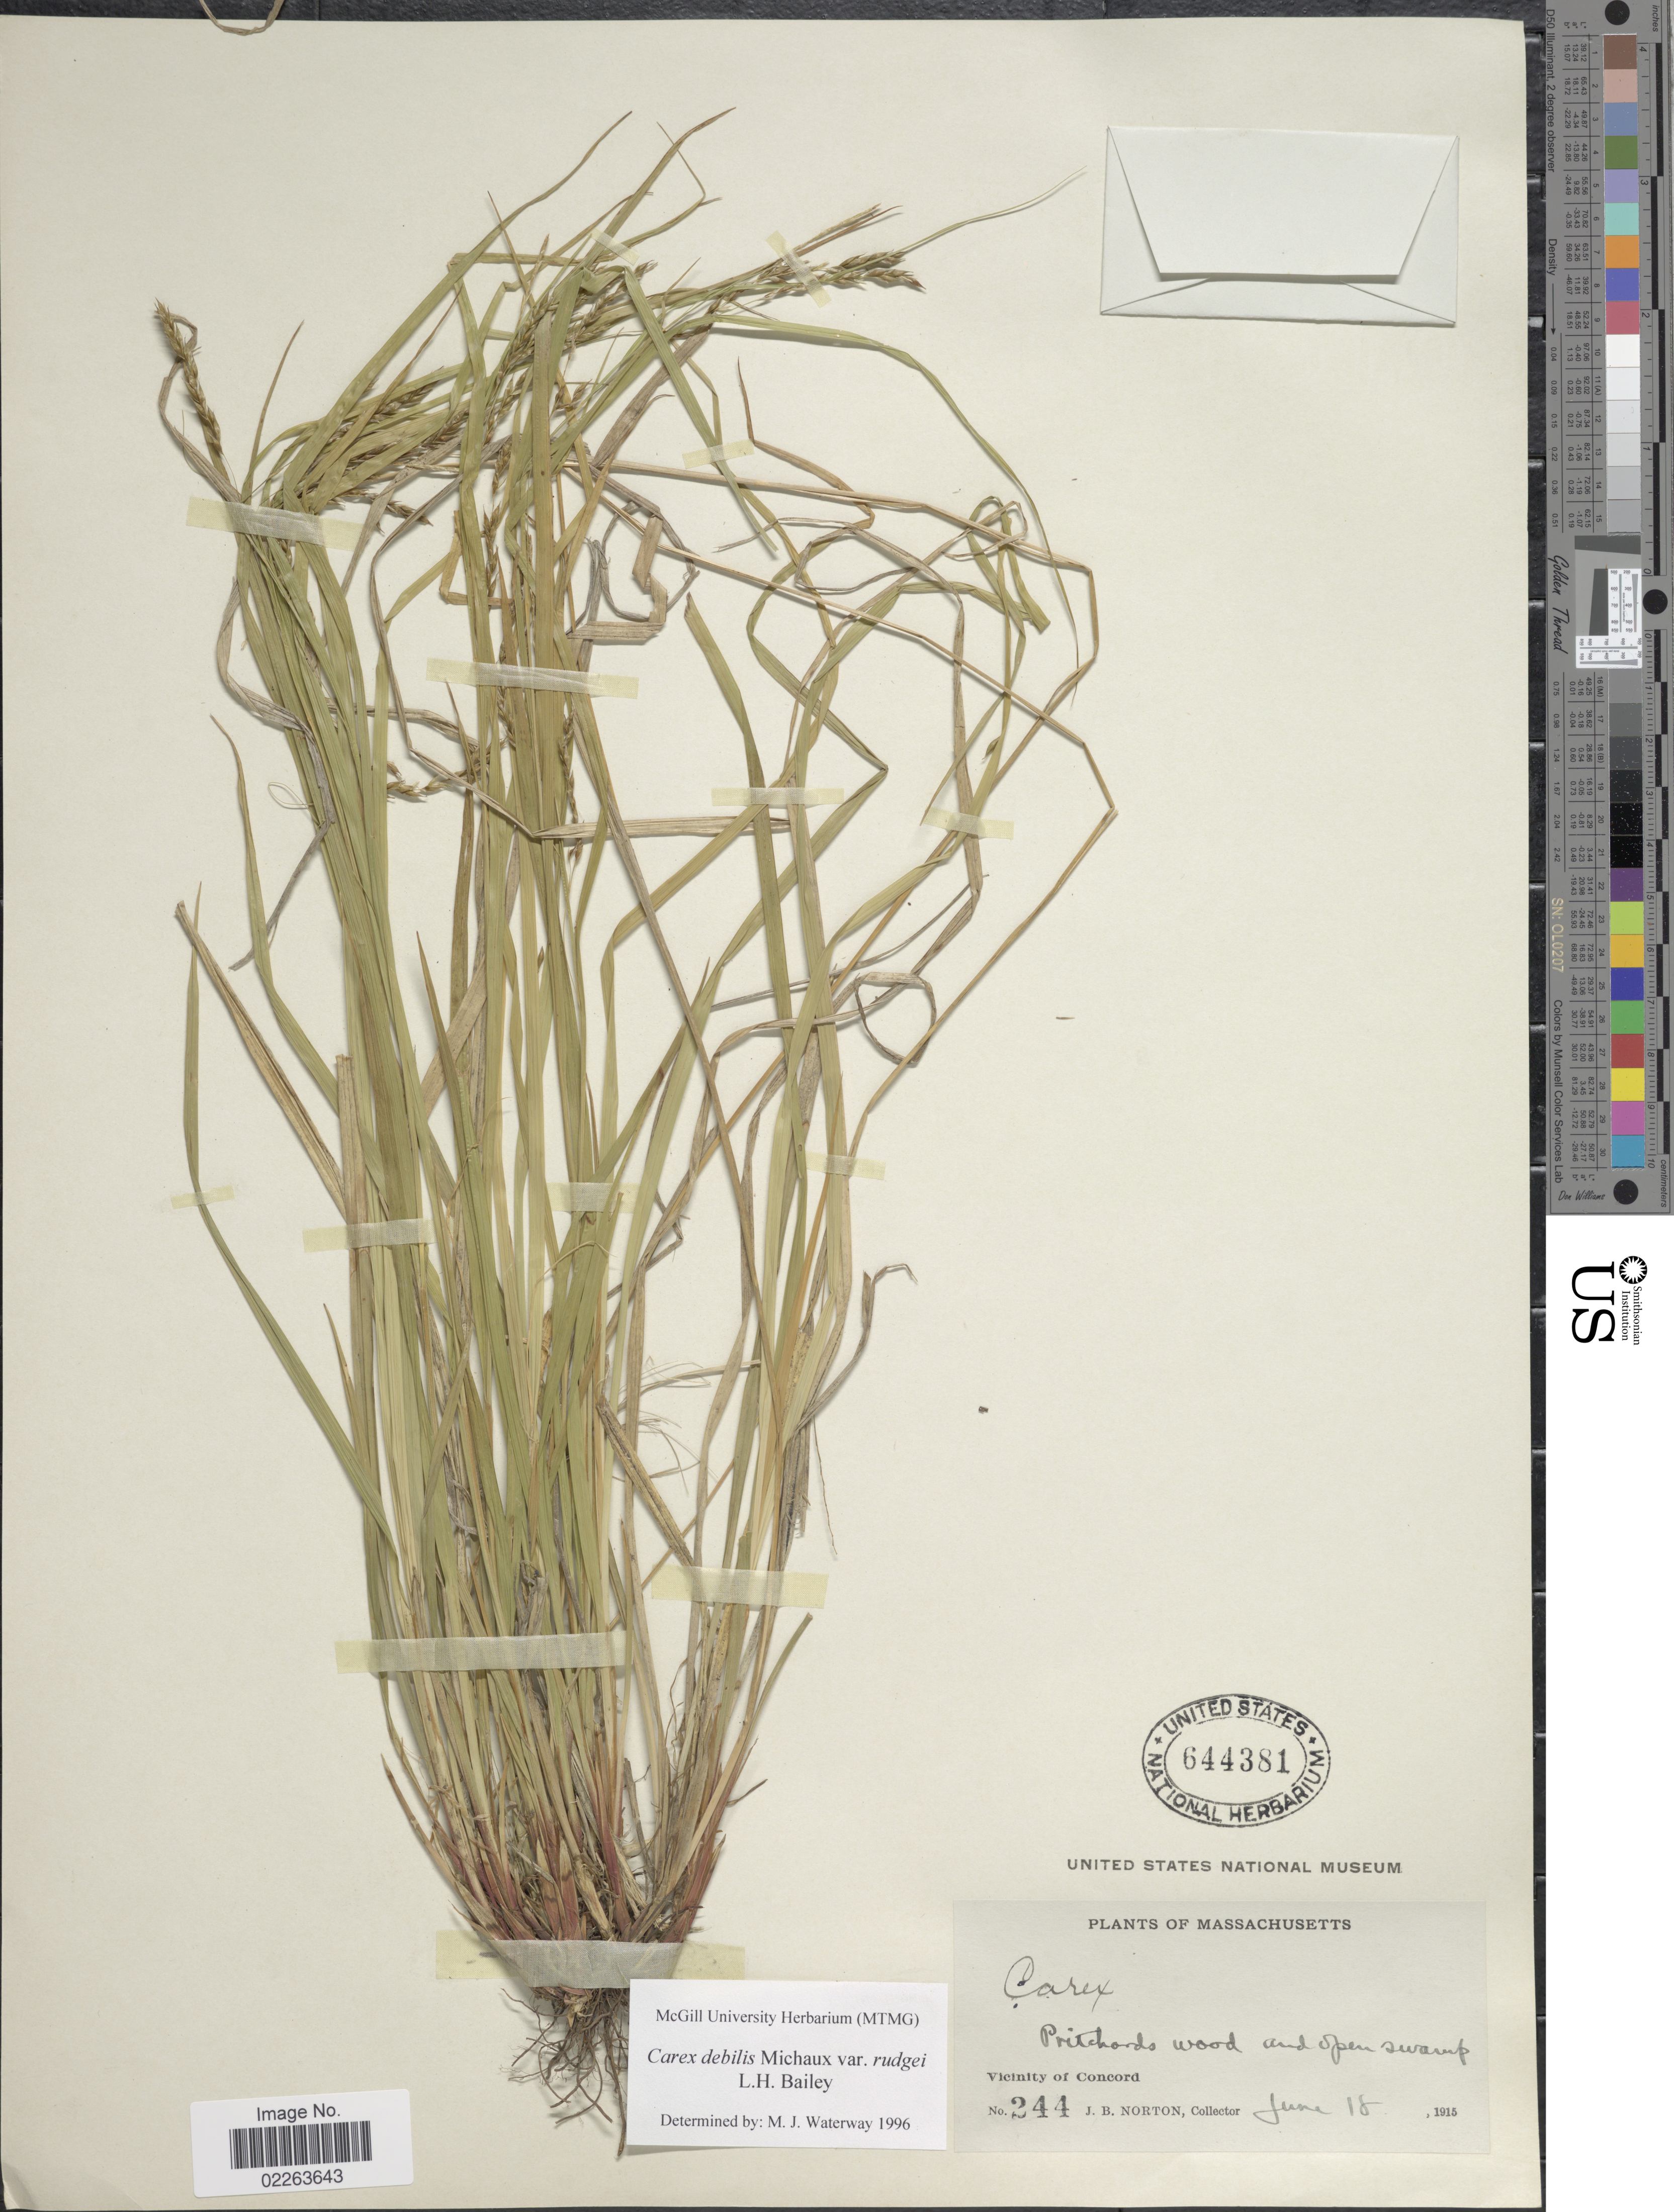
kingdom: Plantae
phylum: Tracheophyta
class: Liliopsida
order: Poales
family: Cyperaceae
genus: Carex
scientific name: Carex flexuosa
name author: Muhl. ex Willd.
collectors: J. B. Norton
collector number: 244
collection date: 1915-06-18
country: United States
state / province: Massachusetts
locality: Vicinity of Concord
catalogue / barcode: US 644381